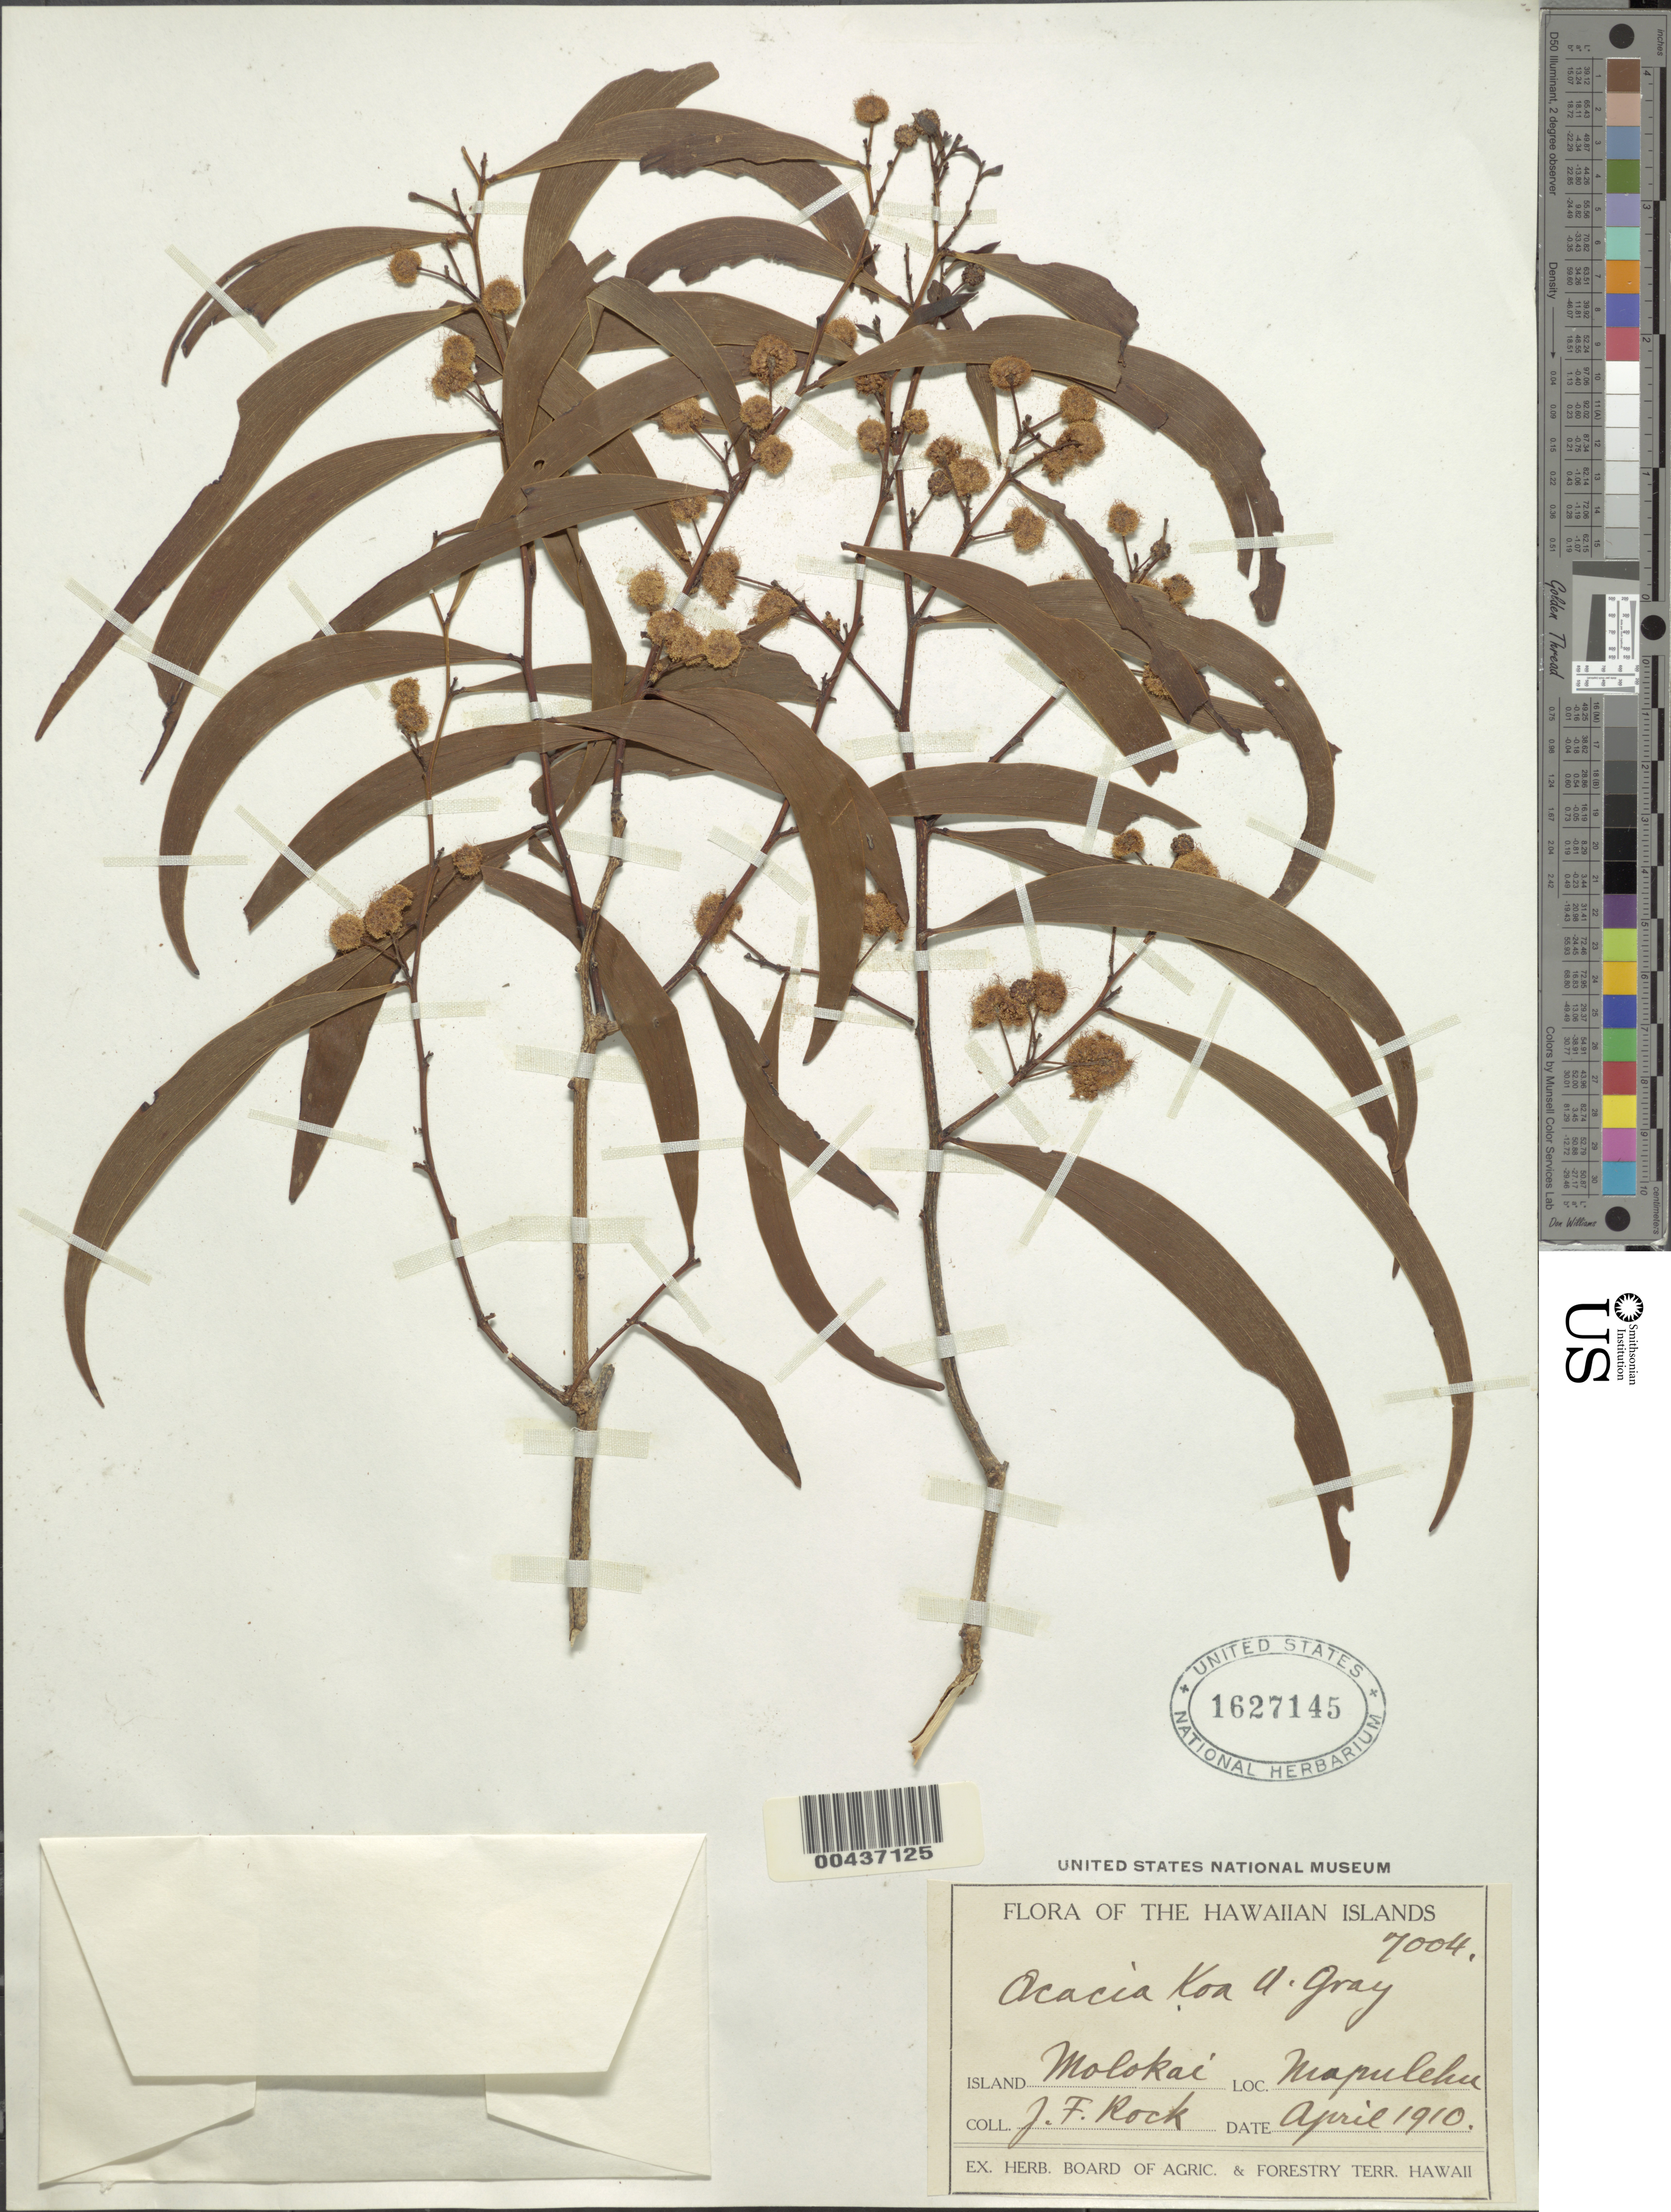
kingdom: Plantae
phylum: Tracheophyta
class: Magnoliopsida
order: Fabales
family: Fabaceae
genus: Acacia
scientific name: Acacia koa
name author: A. Gray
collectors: J. F. Rock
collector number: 7004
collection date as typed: Apr 1910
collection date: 1910-04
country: United States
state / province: Hawaii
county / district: Maui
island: Moloka'i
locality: Mapulehu, Molokai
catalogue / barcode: US 1627145